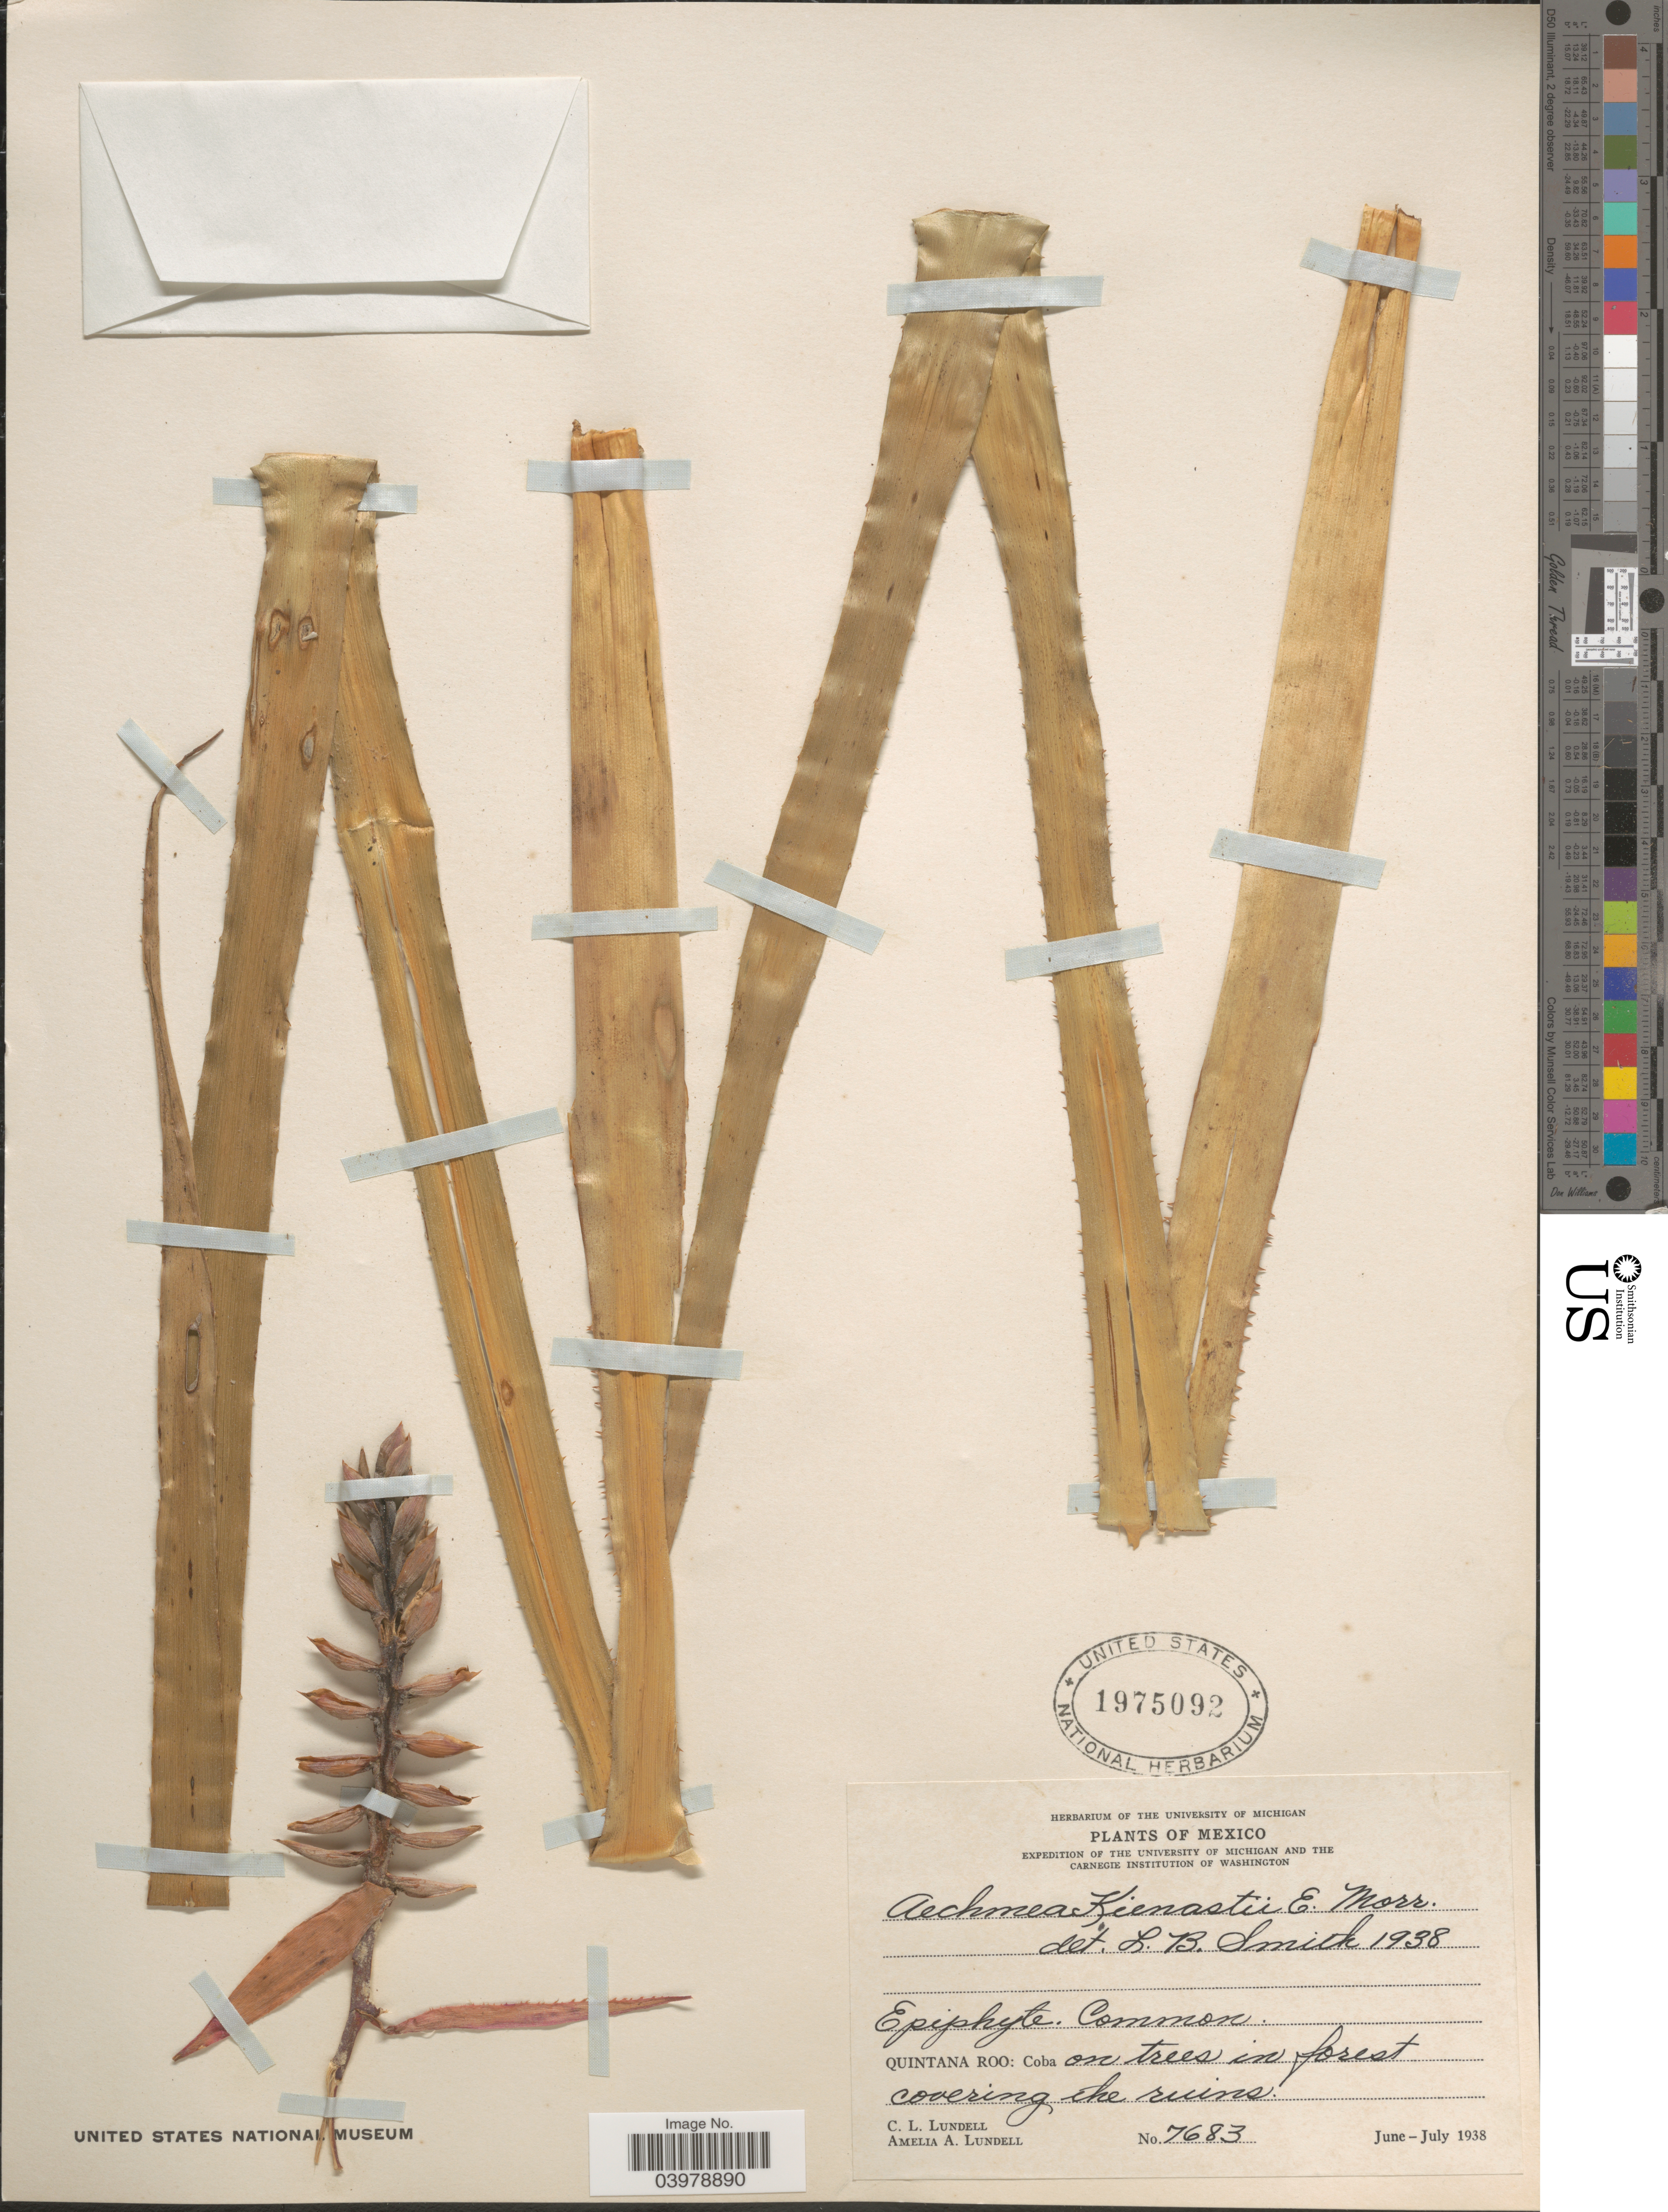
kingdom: Plantae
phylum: Tracheophyta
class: Liliopsida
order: Poales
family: Bromeliaceae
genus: Aechmea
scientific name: Aechmea tillandsioides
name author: (Mart. ex Schult. & Schult. f.) Baker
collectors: C. L. Lundell & A. A. Lundell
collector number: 7683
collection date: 1938-06/1938-07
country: Mexico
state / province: Quintana Roo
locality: Coba on trees in forest.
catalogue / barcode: US 1975092